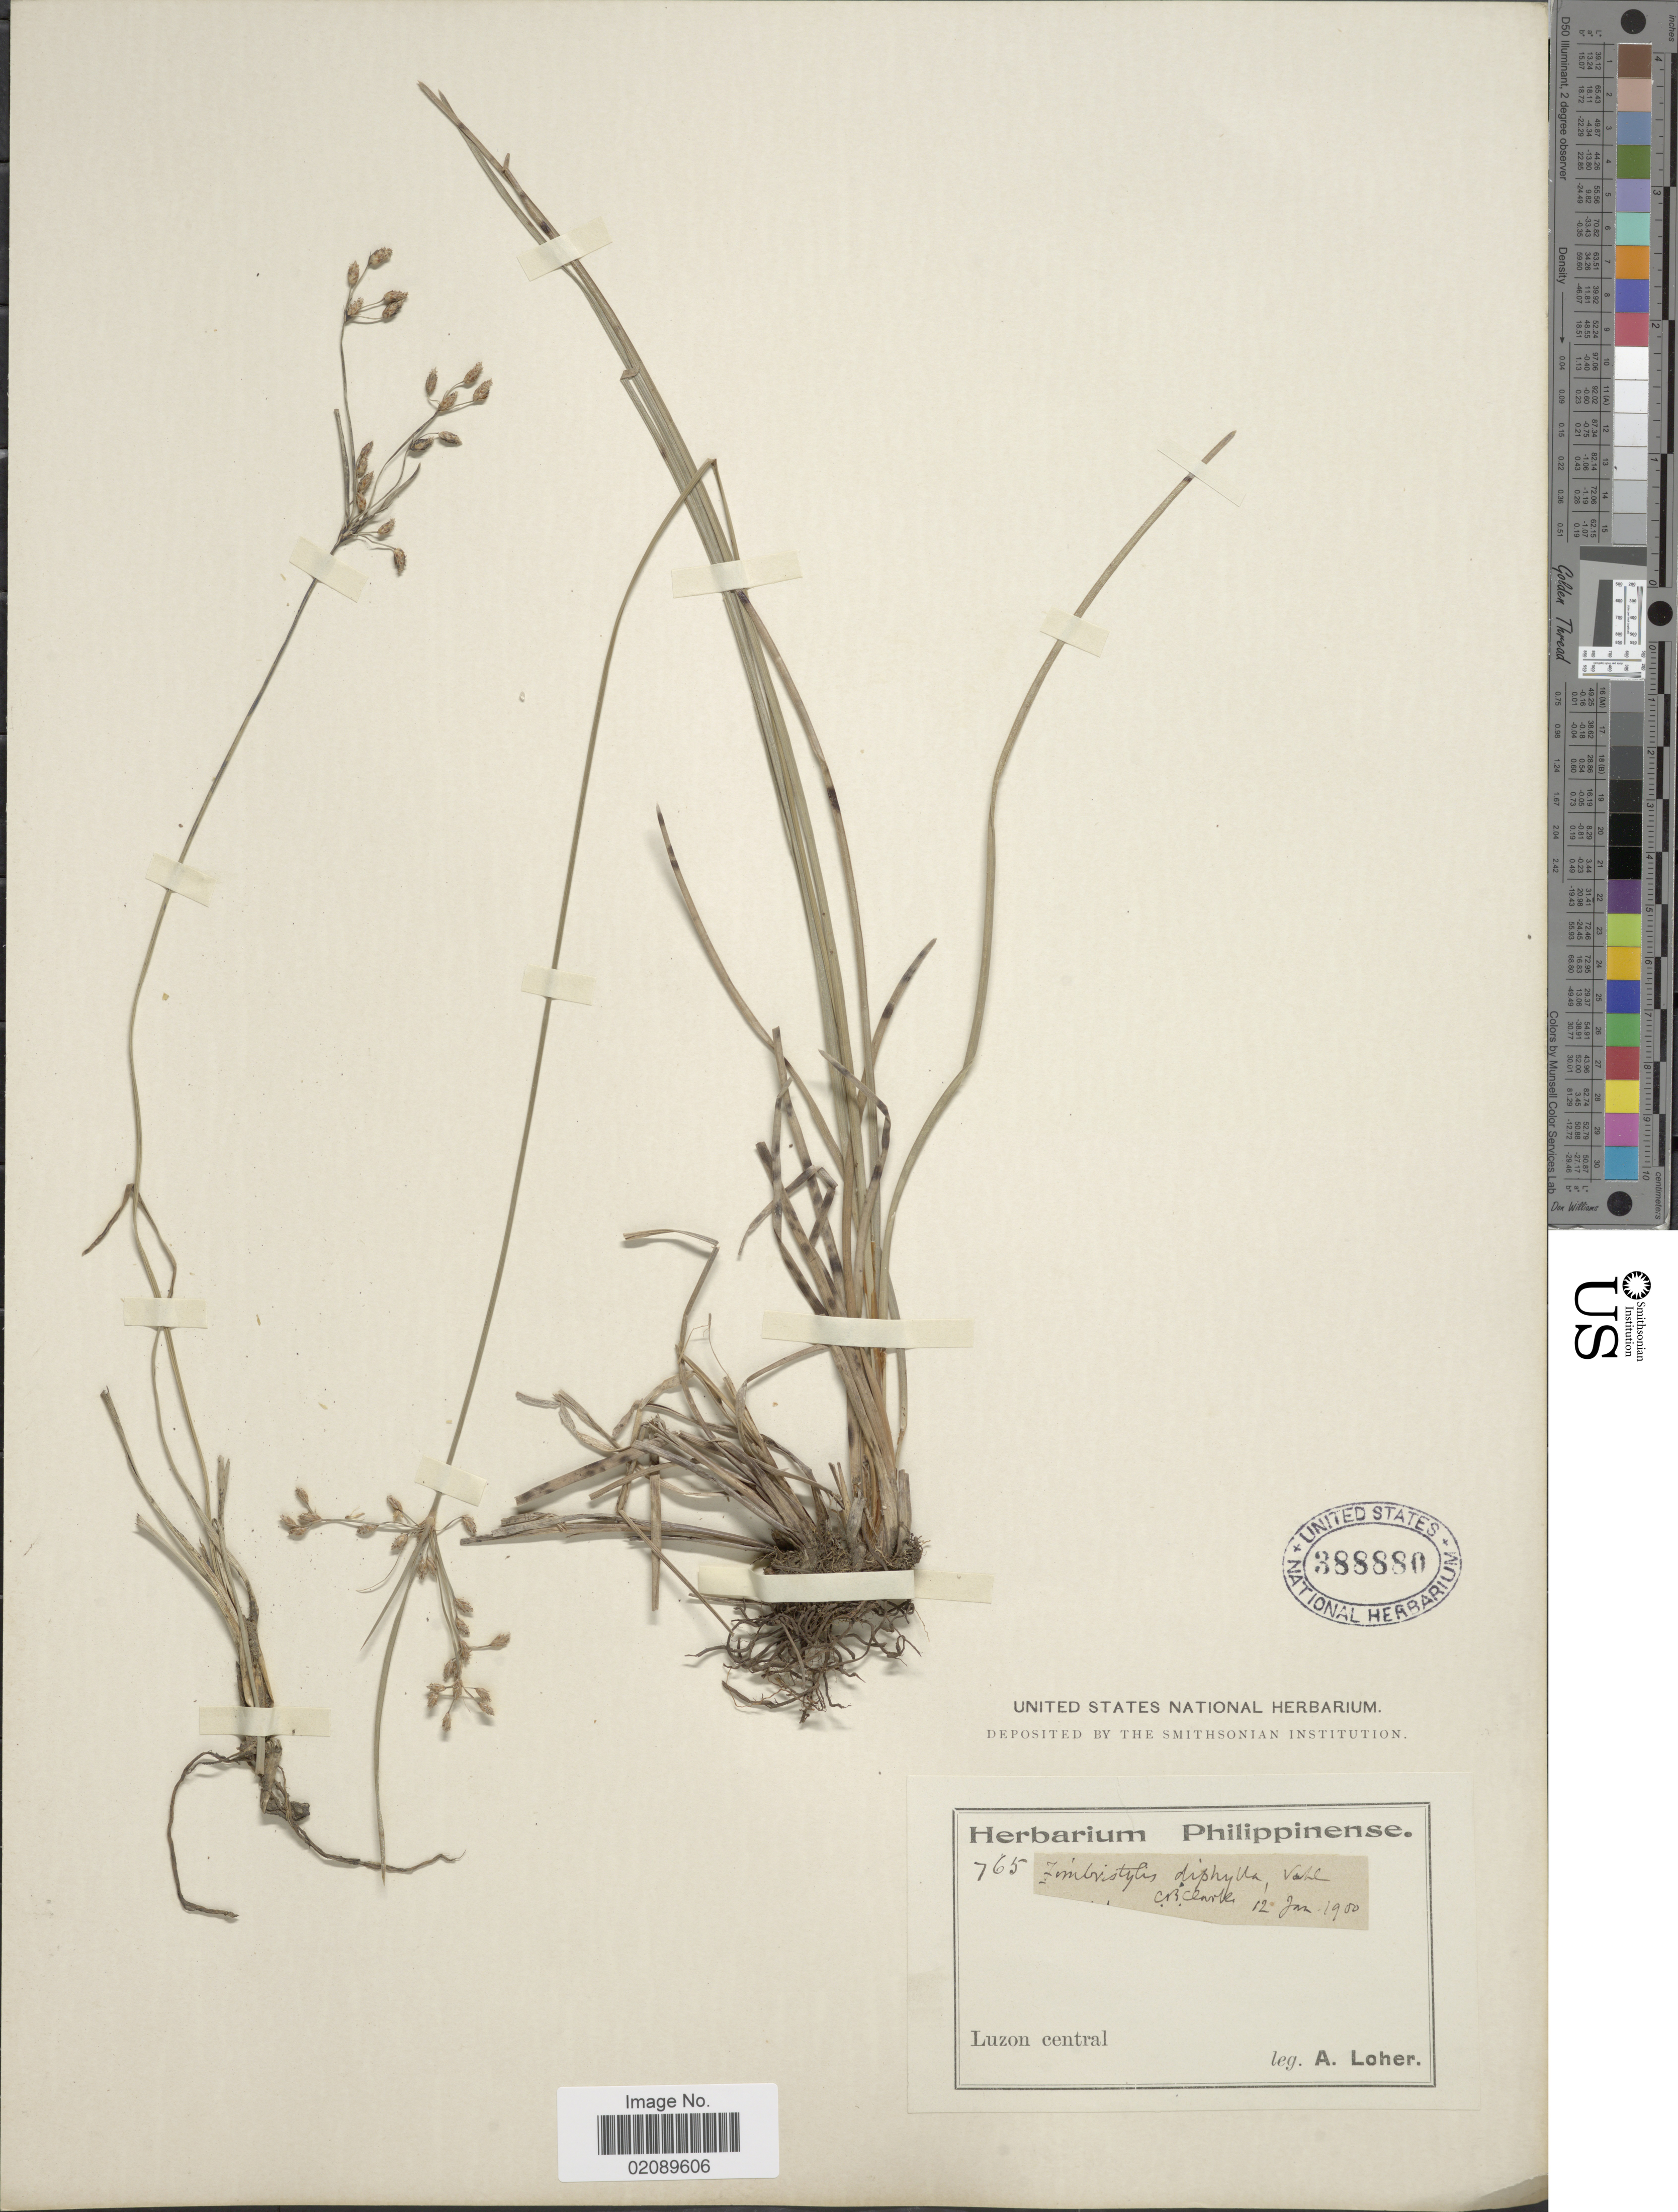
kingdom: Plantae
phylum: Tracheophyta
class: Liliopsida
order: Poales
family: Cyperaceae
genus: Fimbristylis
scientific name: Fimbristylis annua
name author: (All.) Roem. & Schult.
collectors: A. Loher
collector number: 765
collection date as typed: "collection date" is probably date of determination by C.B. Clarke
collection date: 1900-01-12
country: Philippines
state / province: Central Luzon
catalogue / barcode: US 388880